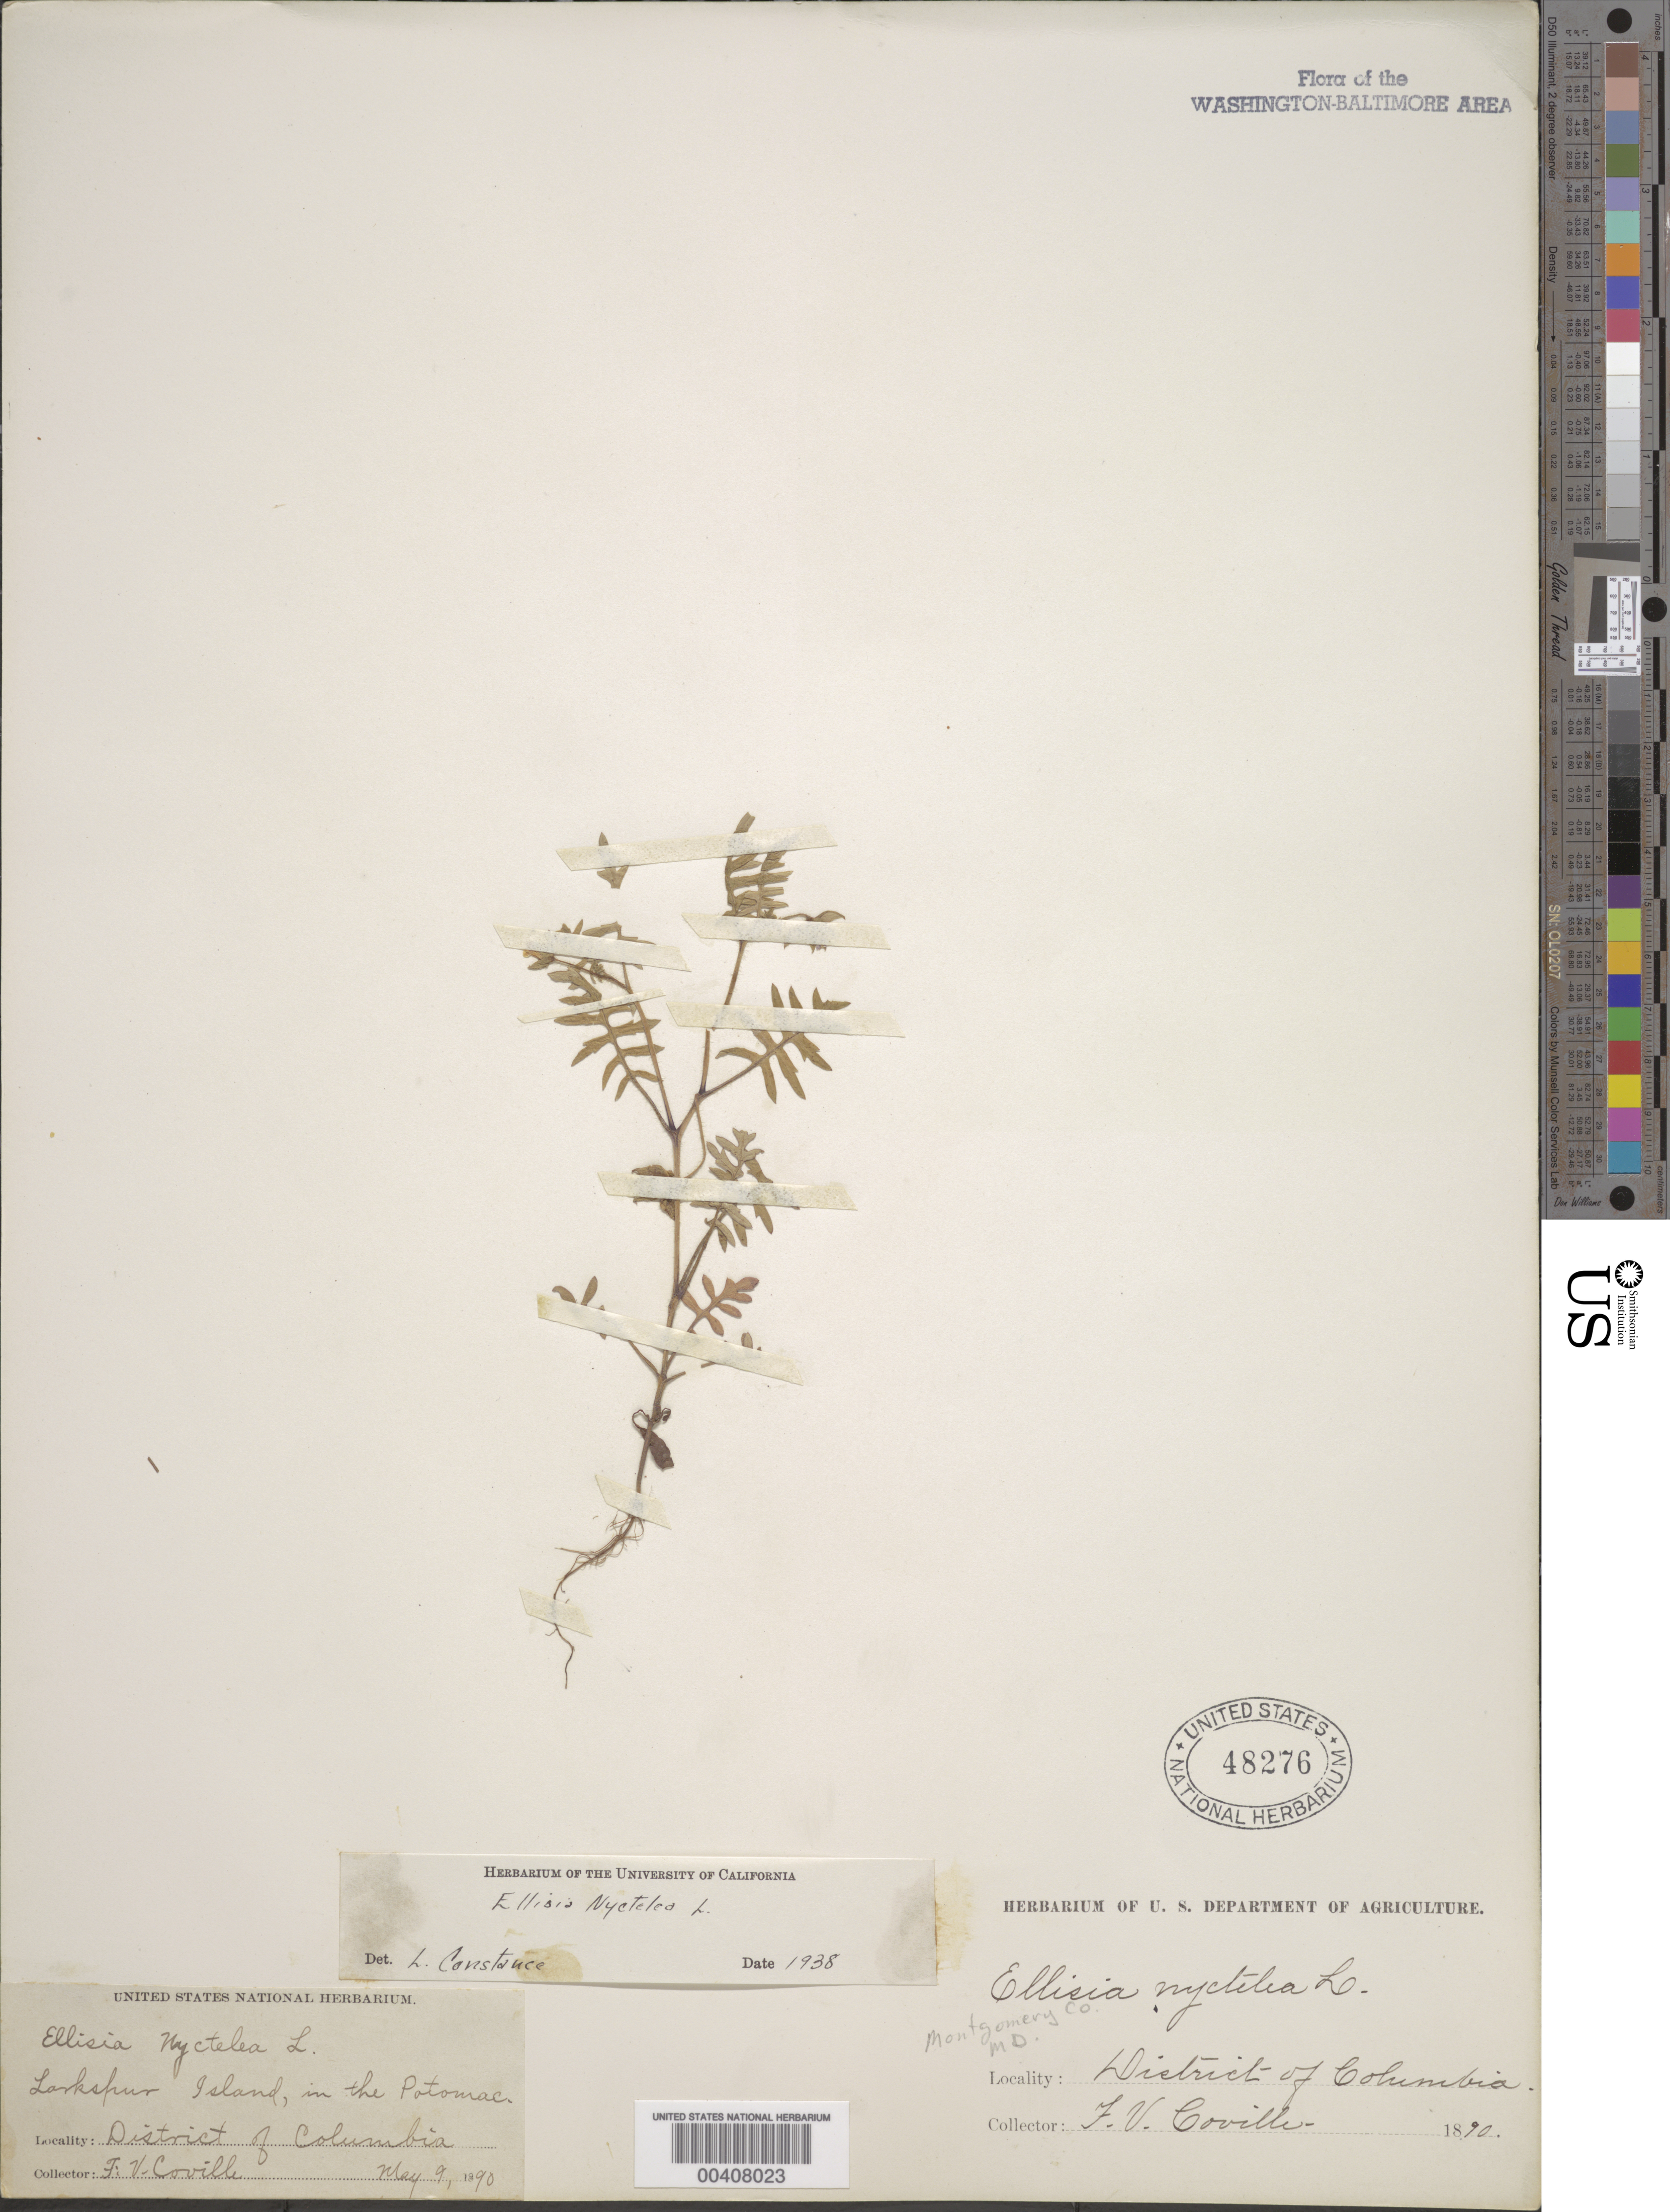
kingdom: Plantae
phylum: Tracheophyta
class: Magnoliopsida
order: Boraginales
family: Hydrophyllaceae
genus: Ellisia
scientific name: Ellisia nyctelea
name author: L.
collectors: F. V. Coville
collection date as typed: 09 May 1890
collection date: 1890-05-09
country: United States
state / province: Maryland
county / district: Montgomery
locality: Larkspur Island, in the Potomac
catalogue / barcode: US 48276